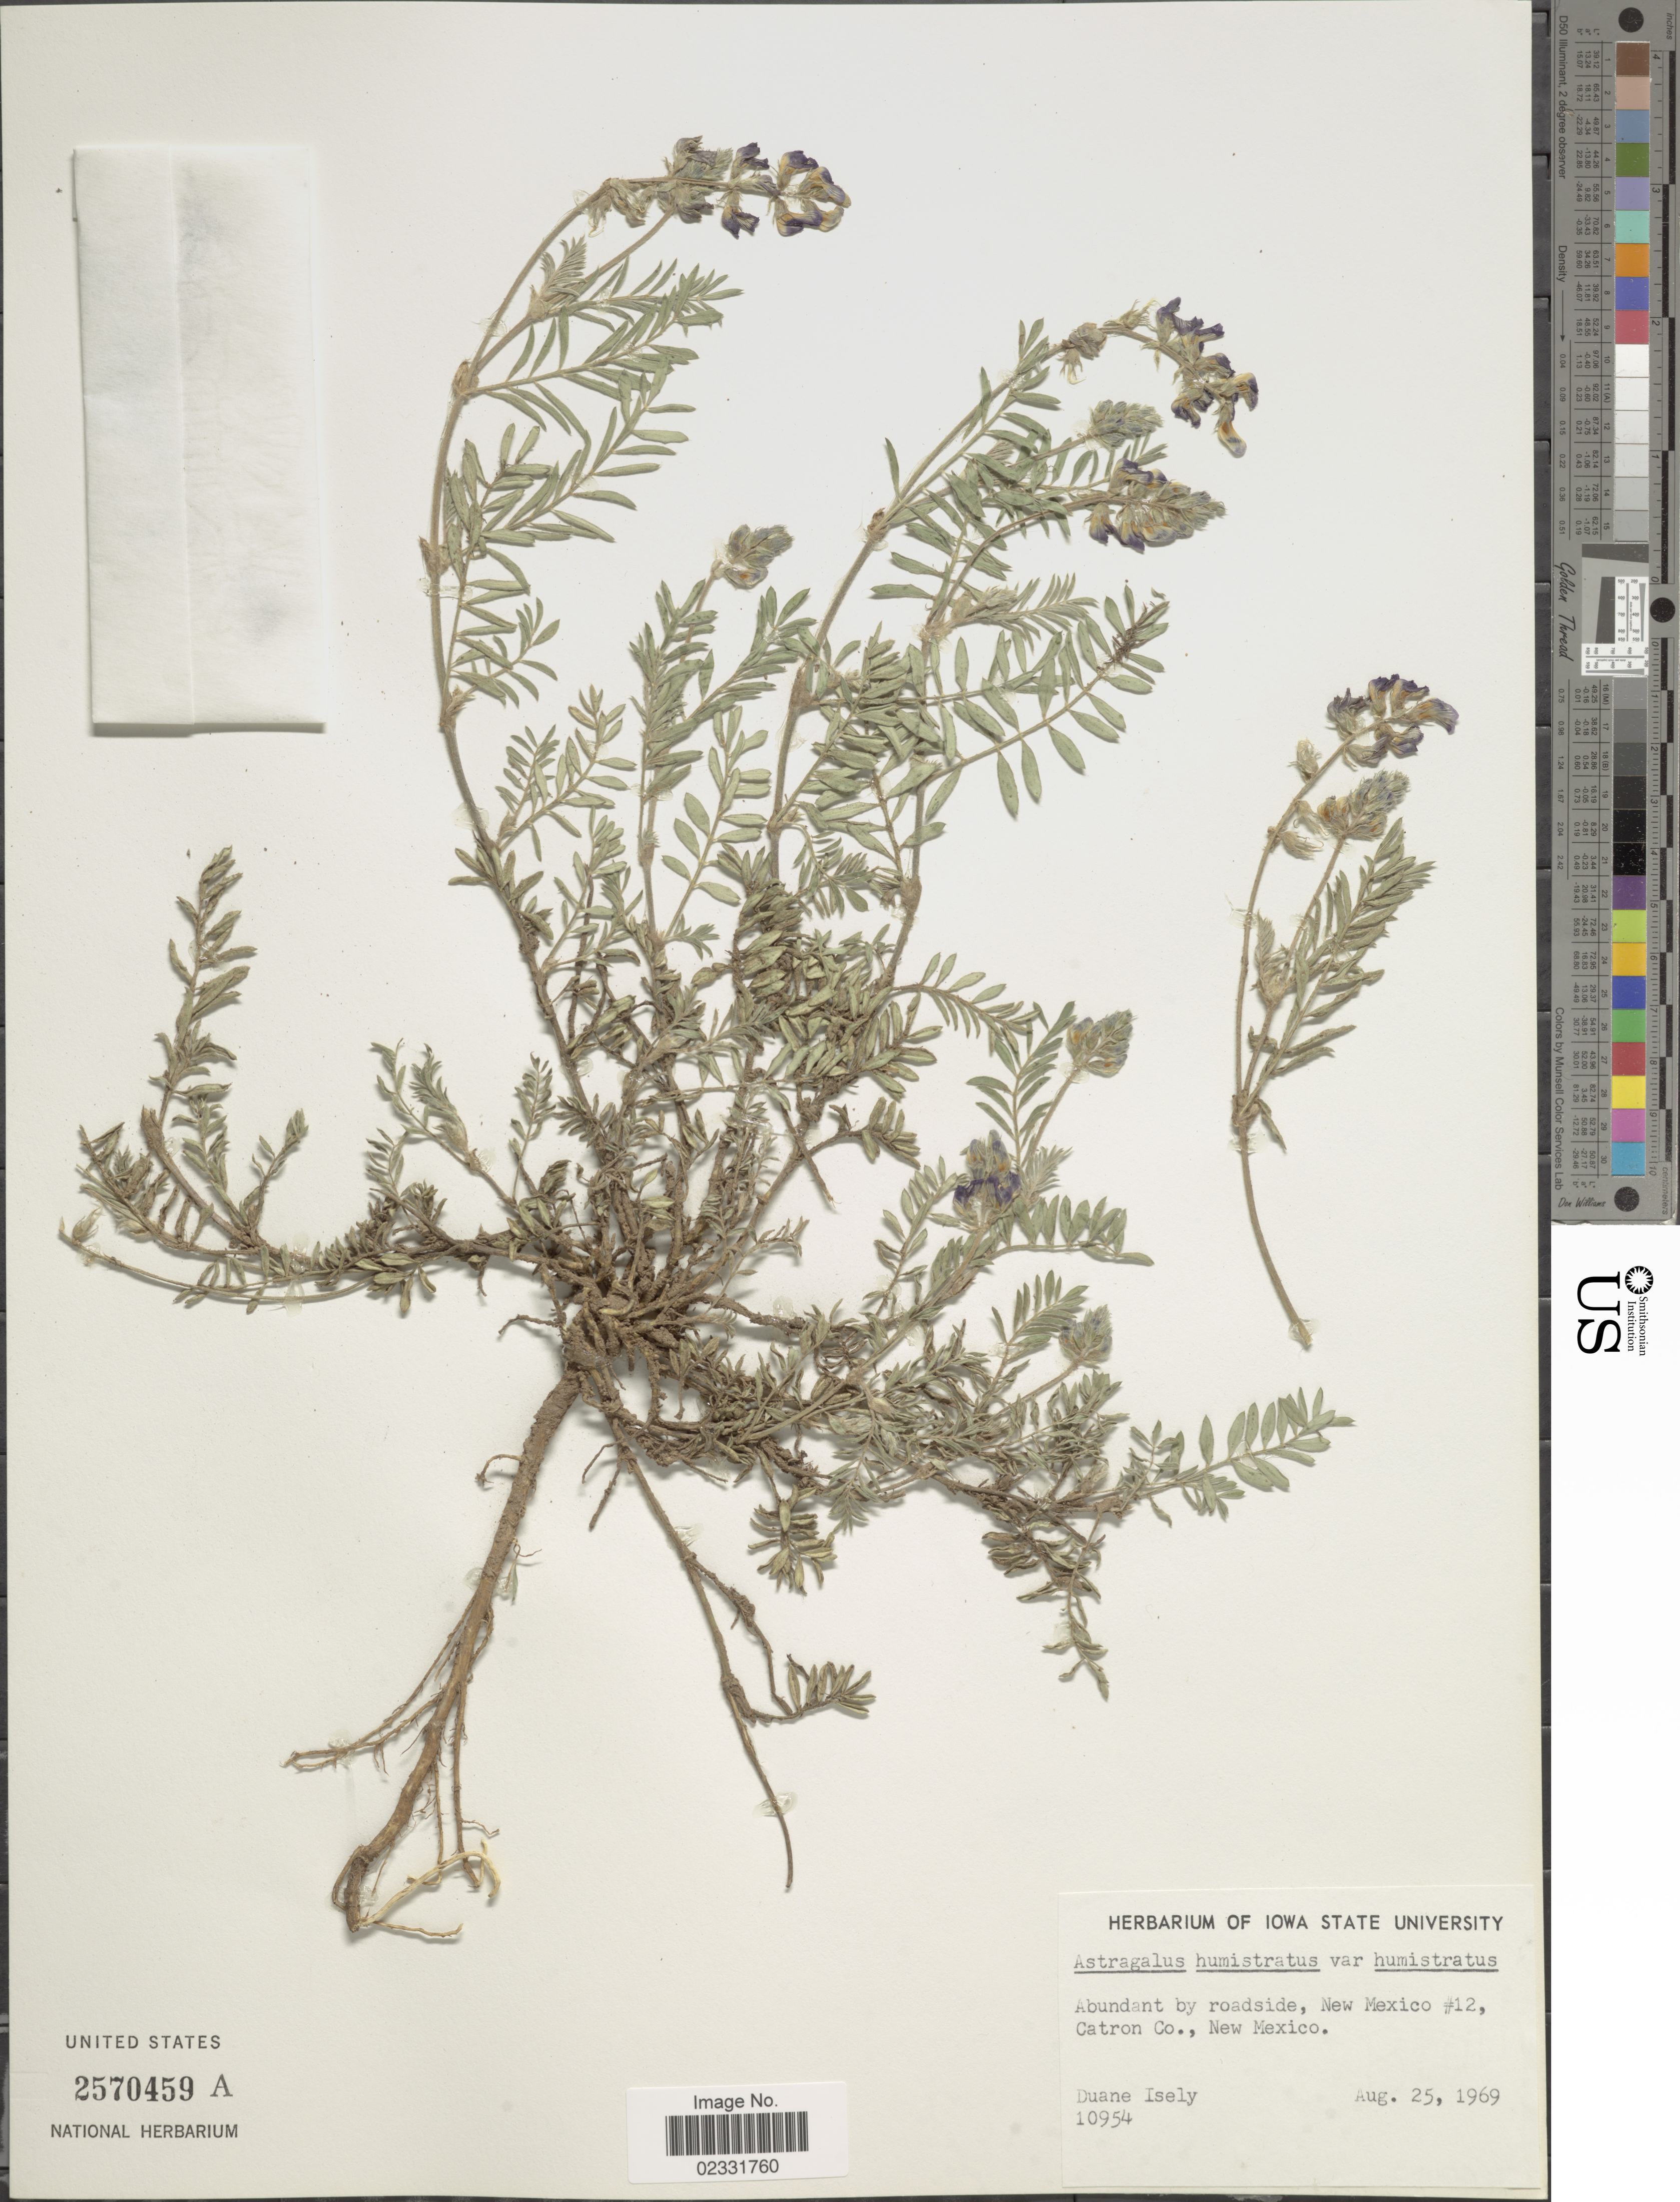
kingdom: Plantae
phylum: Tracheophyta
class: Magnoliopsida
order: Fabales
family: Fabaceae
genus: Astragalus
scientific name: Astragalus humistratus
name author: A. Gray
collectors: D. Isely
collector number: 10954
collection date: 1969-08-25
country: United States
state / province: New Mexico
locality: Abundant by roadside, New Mexico #12, Catron Co.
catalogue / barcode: US 2570459A